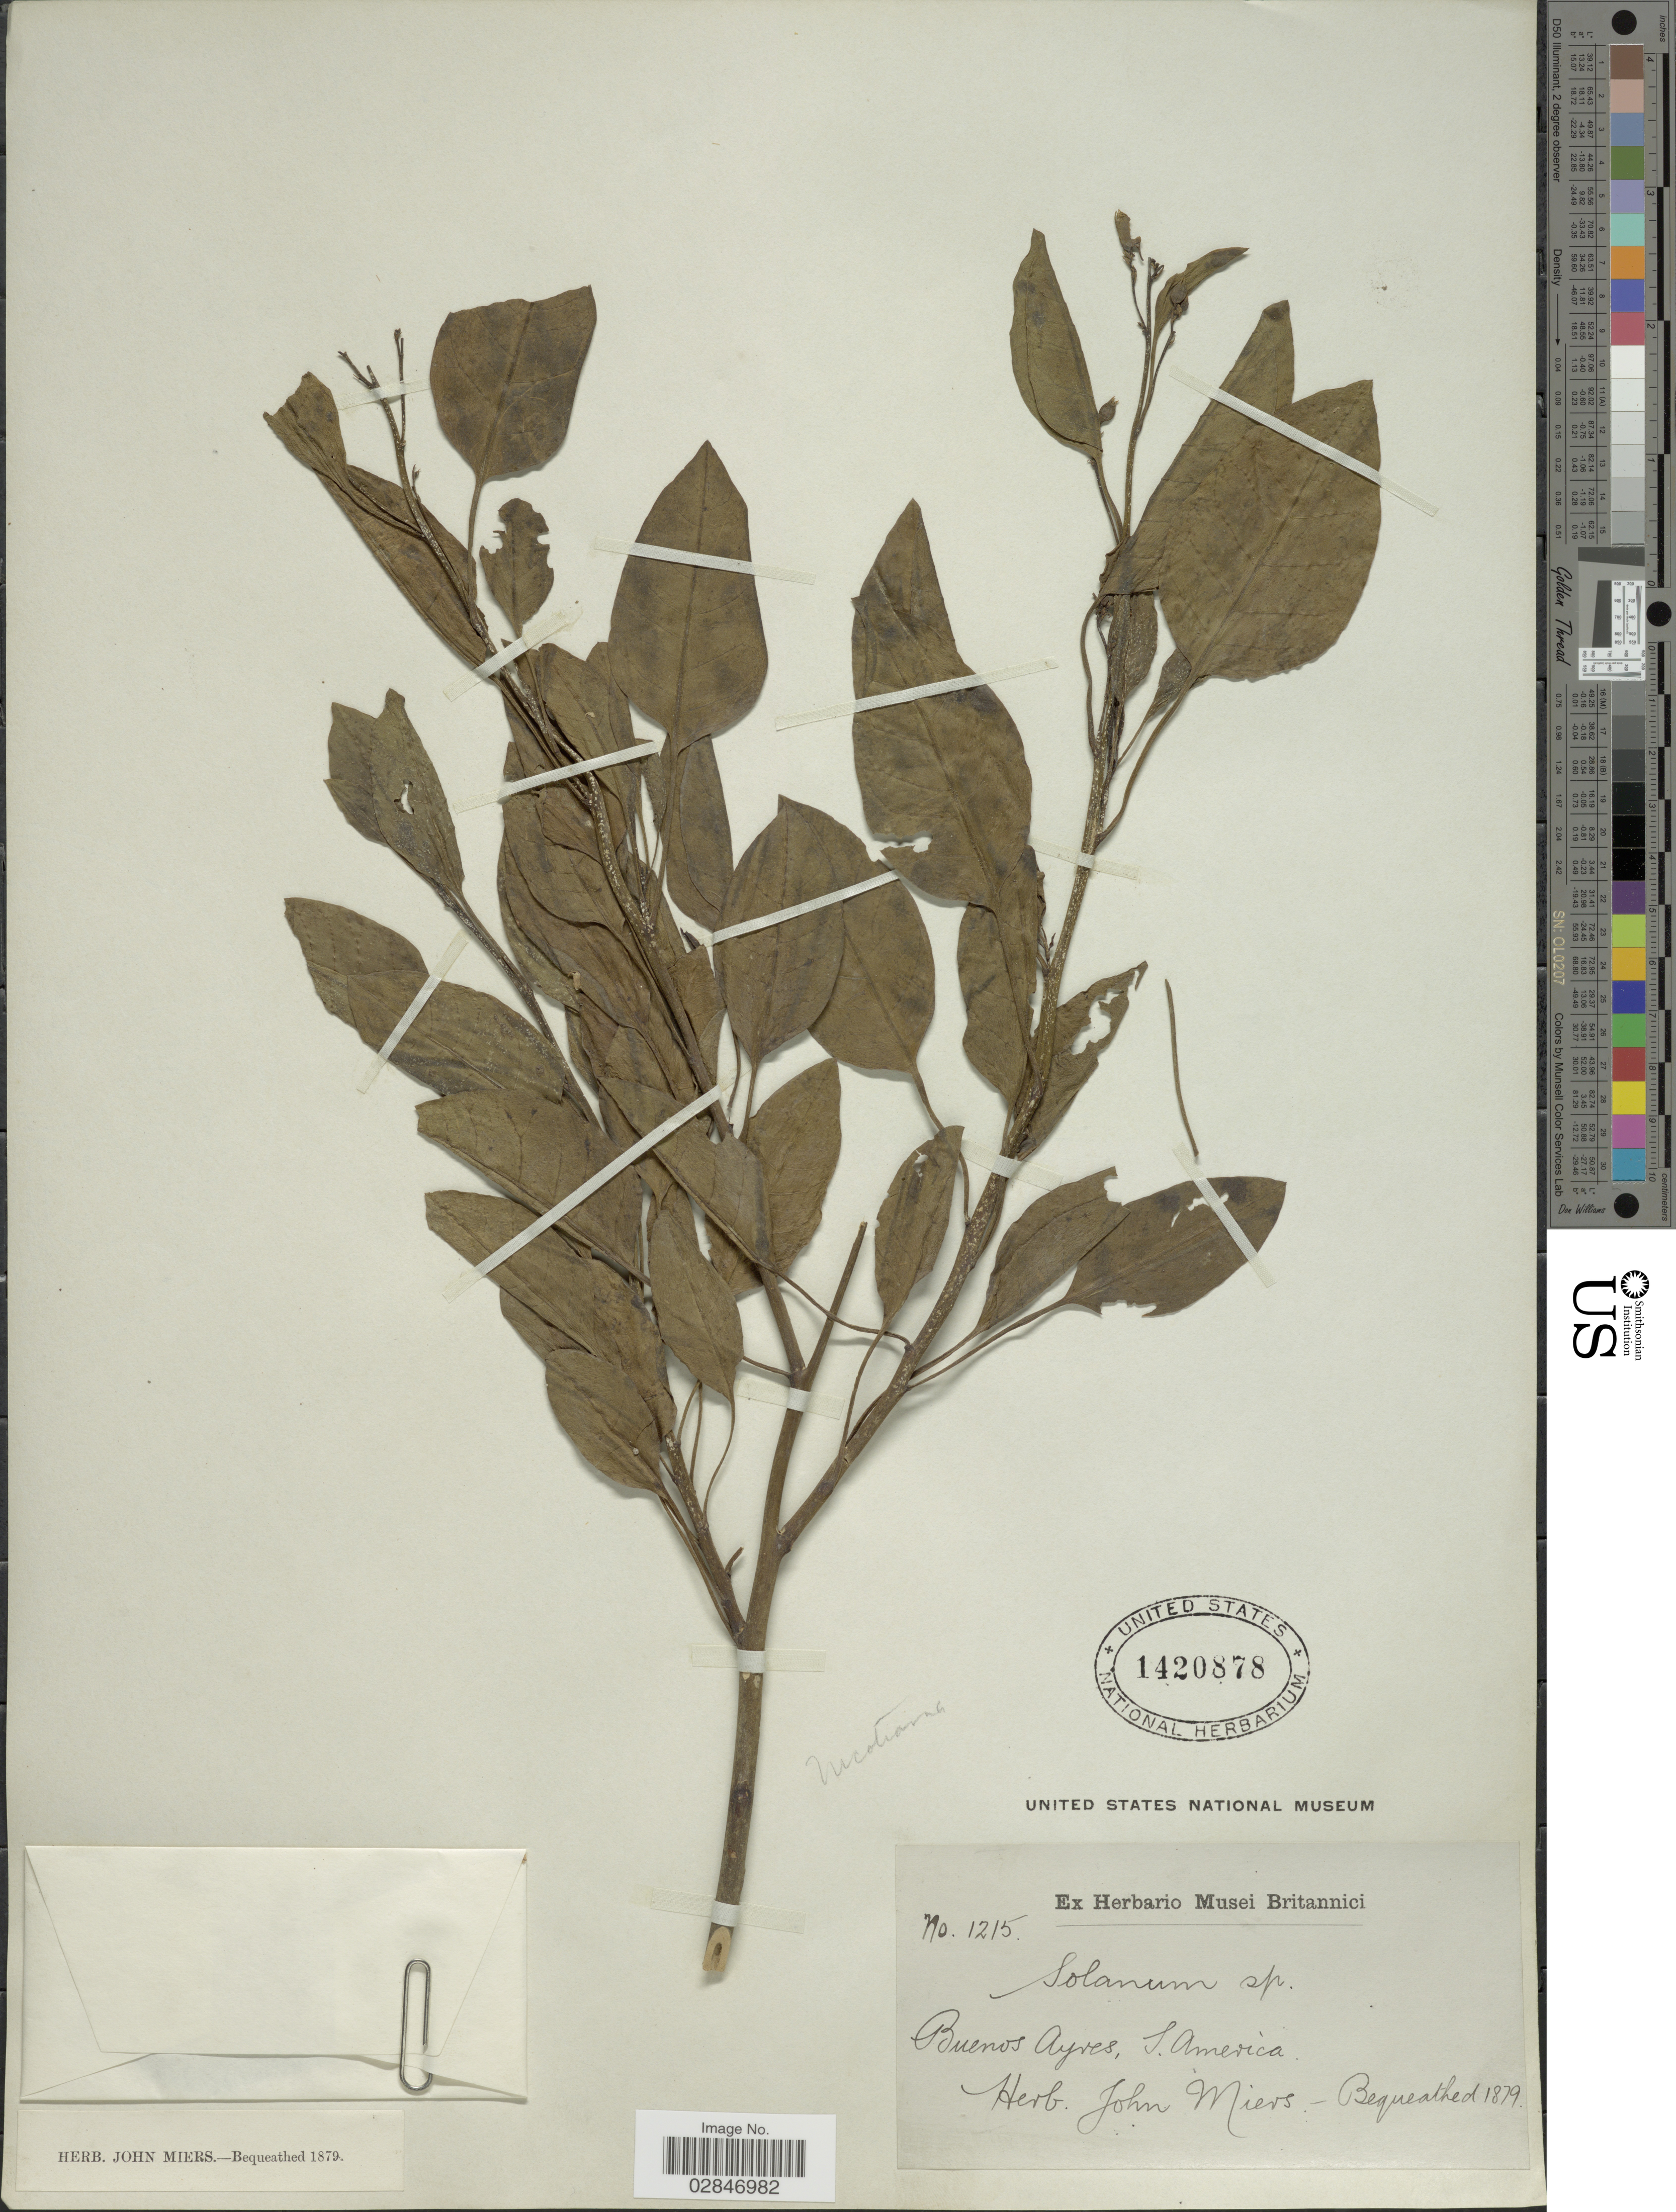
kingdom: Plantae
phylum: Tracheophyta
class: Magnoliopsida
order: Solanales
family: Solanaceae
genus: Nicotiana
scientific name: Nicotiana glauca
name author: Graham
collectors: ex herb. John Miers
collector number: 1215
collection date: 1879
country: Argentina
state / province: Buenos Aires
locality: Buenos Ayres, S. America.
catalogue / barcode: US 1420878